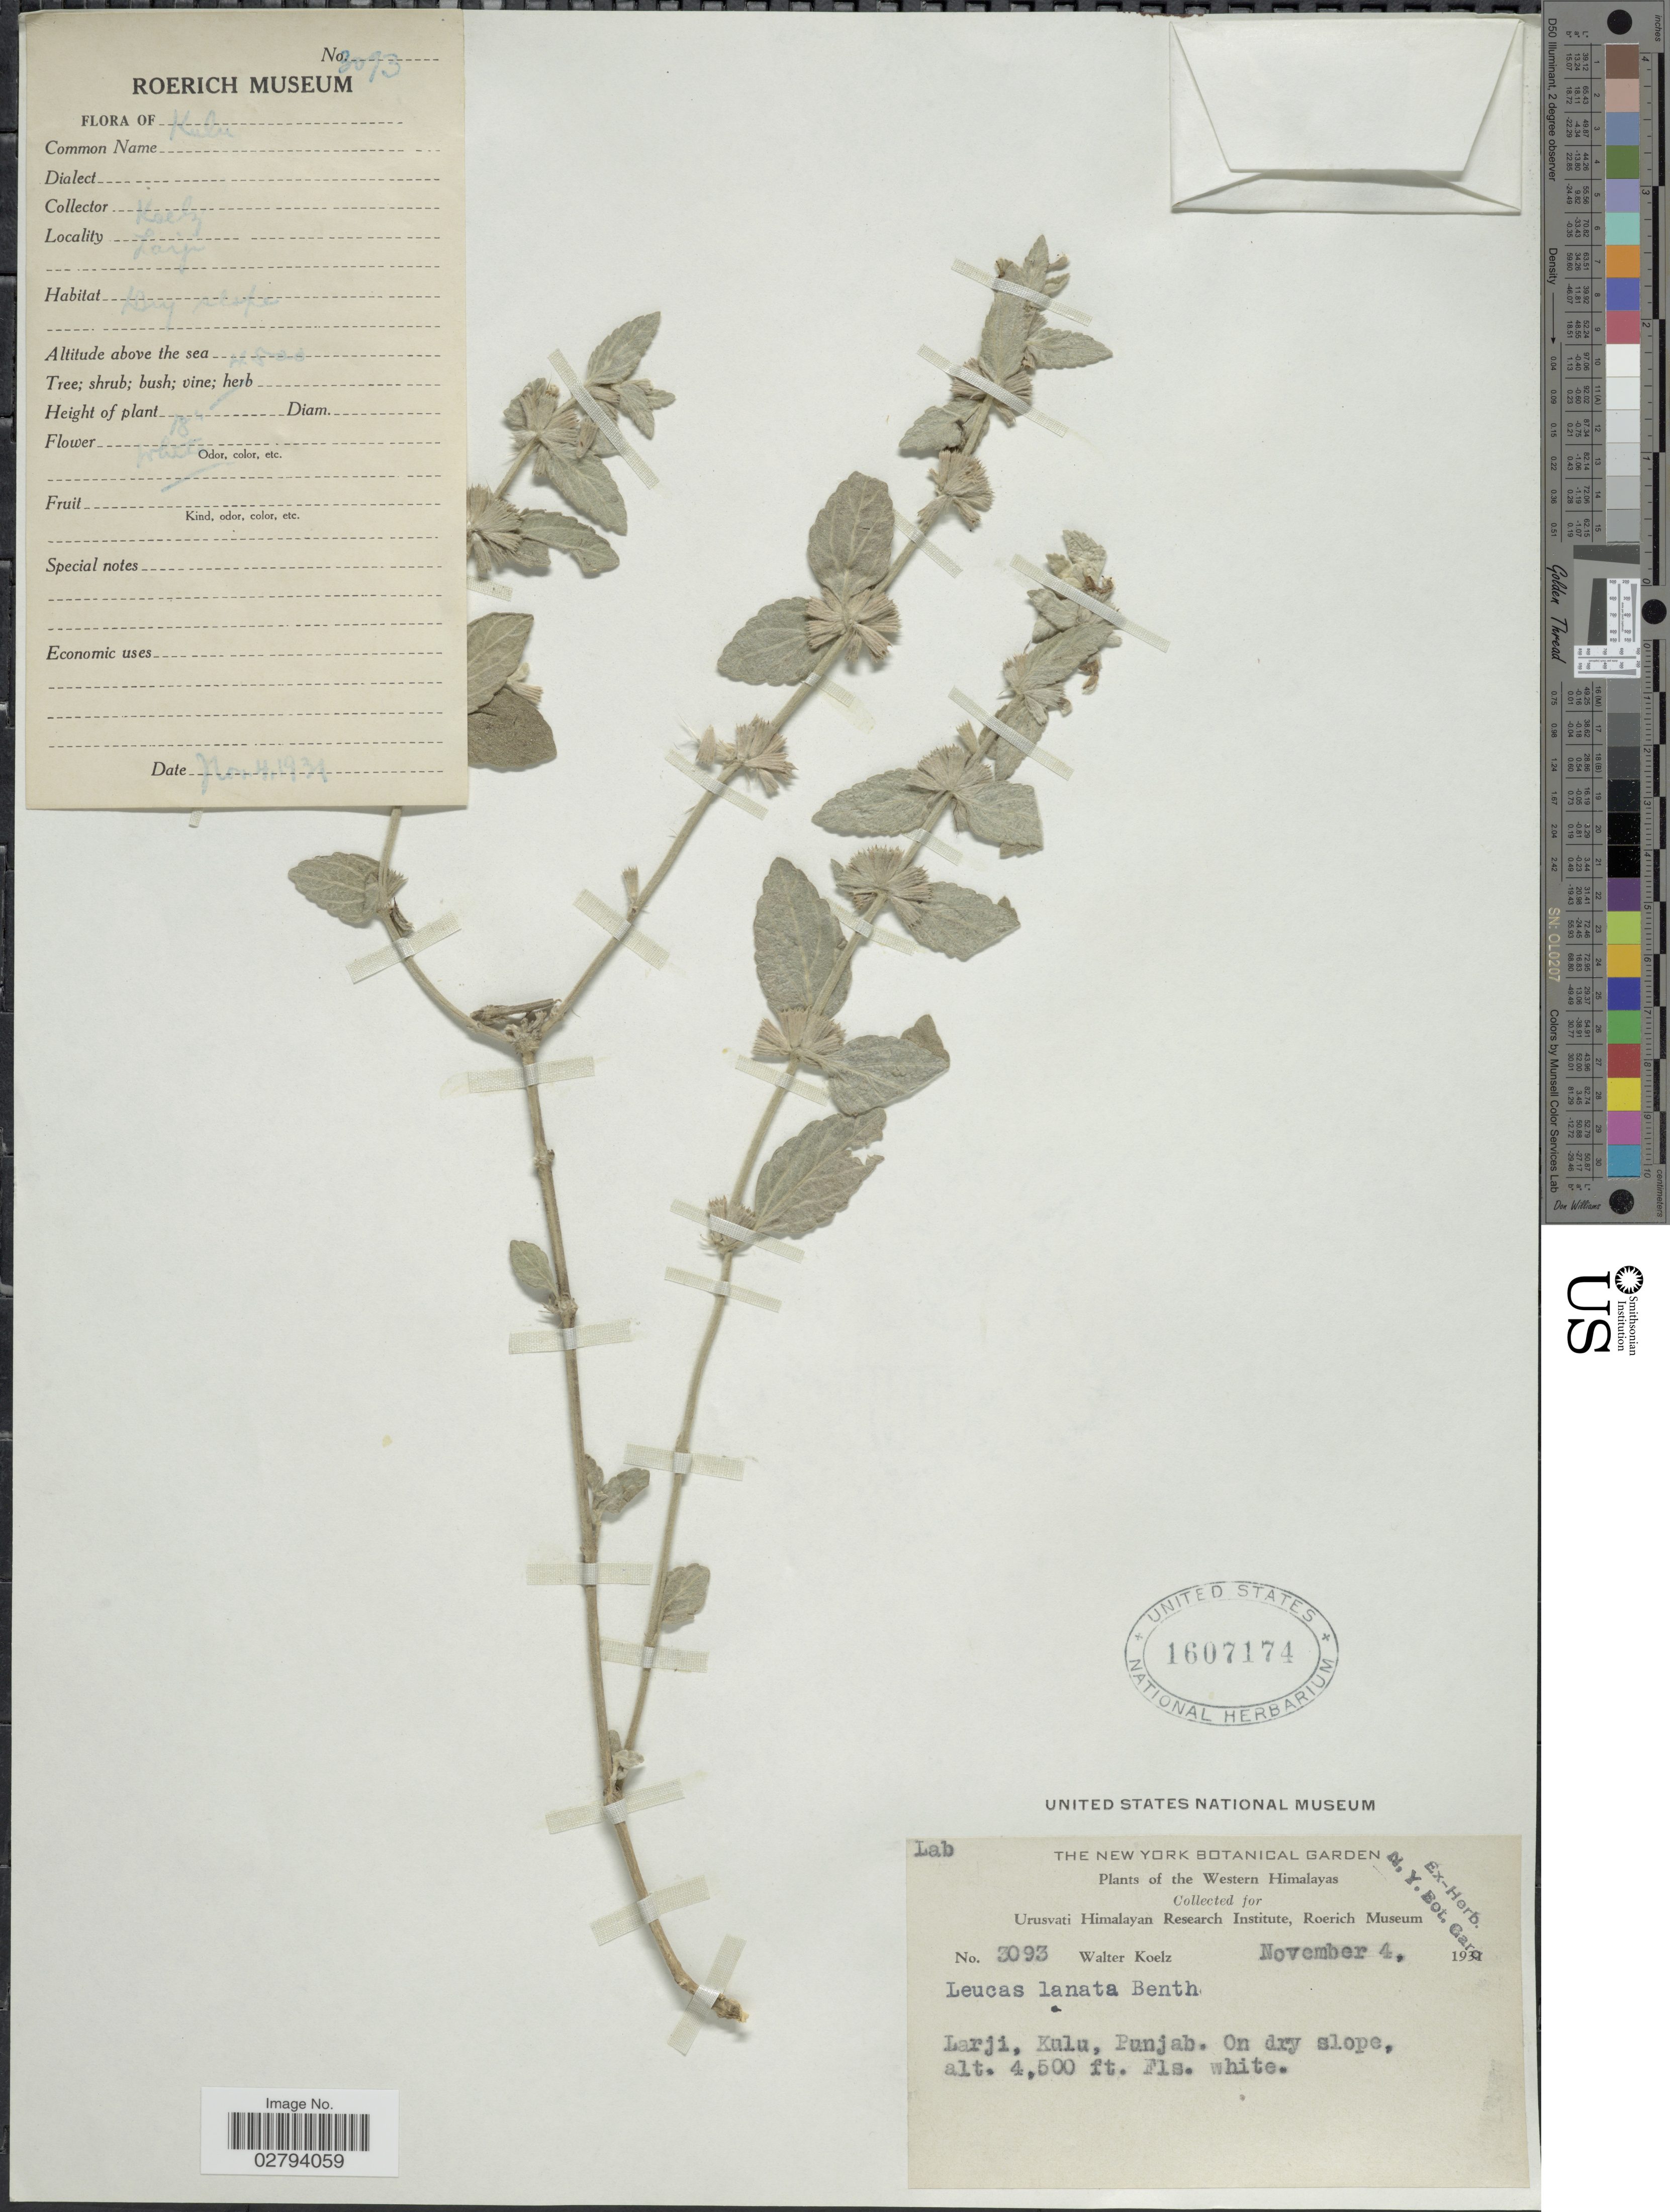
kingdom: Plantae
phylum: Tracheophyta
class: Magnoliopsida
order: Lamiales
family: Lamiaceae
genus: Leucas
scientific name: Leucas lanata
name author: Benth.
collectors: W. N. Koelz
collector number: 3093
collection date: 1931-11-04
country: India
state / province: Himachal Pradesh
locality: The Western Himalaya, Larji, Kulu, Punjab.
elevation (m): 1372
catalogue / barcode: US 1607174